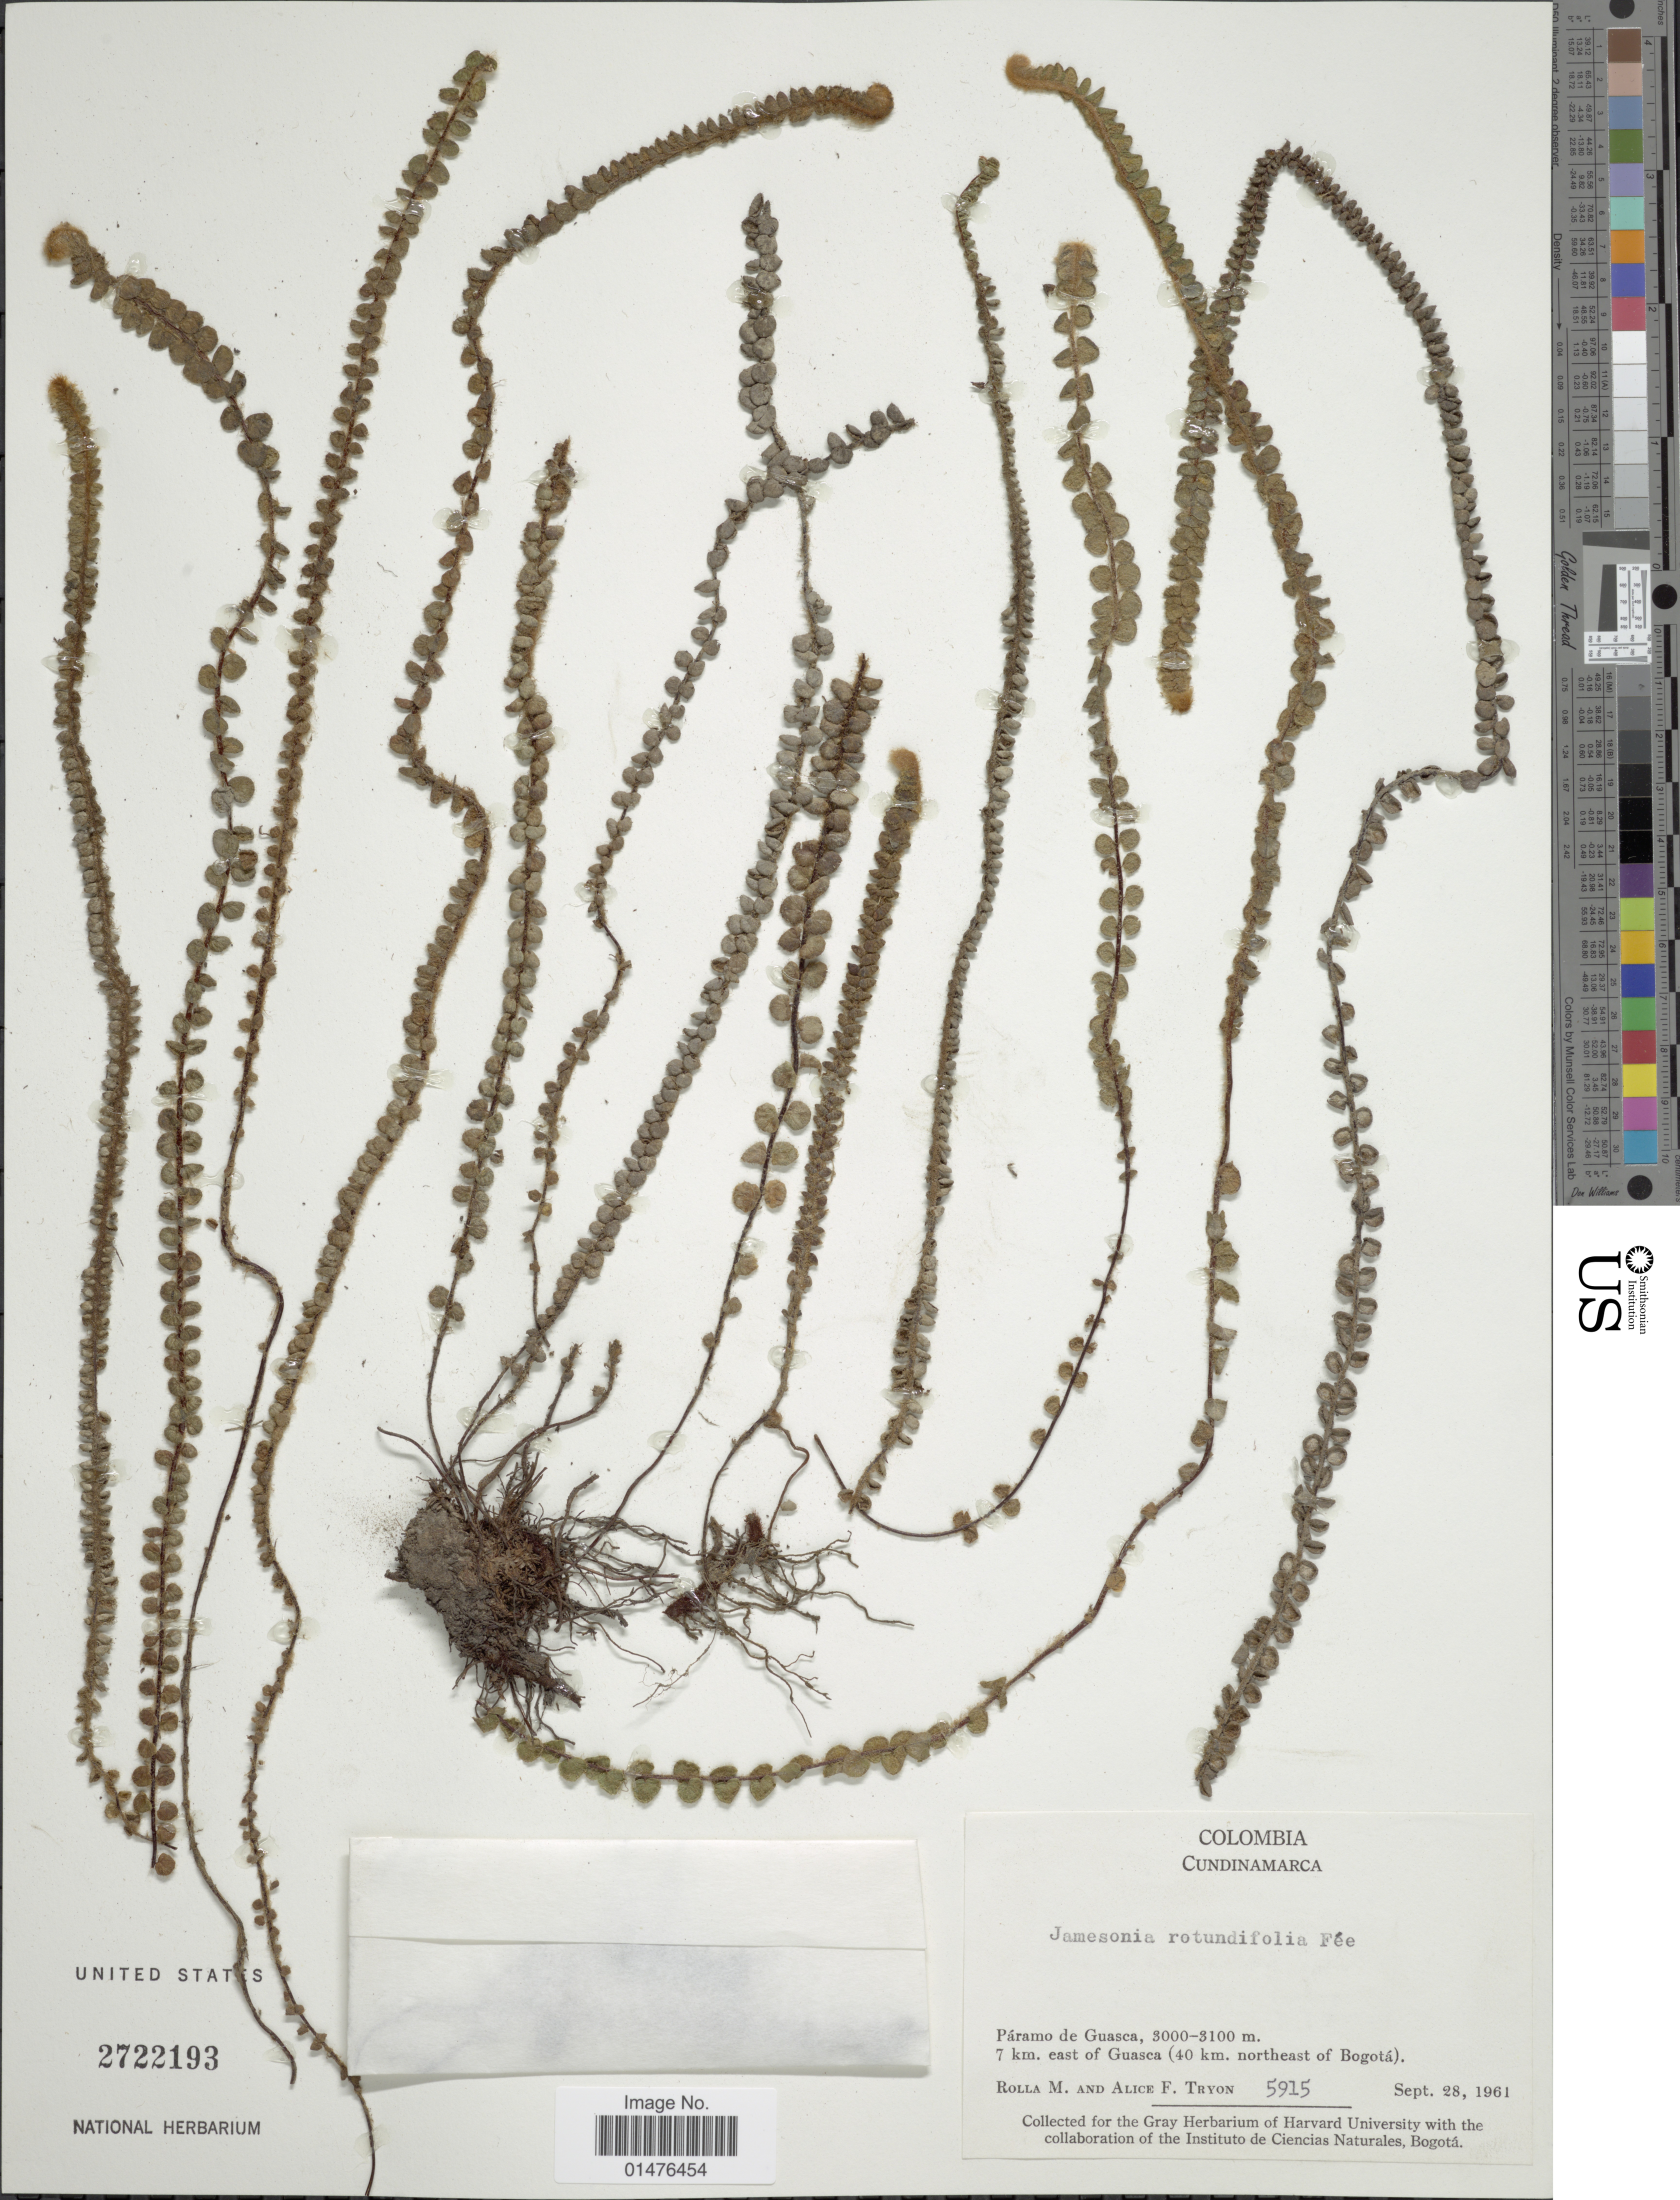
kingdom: Plantae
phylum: Tracheophyta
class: Polypodiopsida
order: Polypodiales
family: Pteridaceae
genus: Jamesonia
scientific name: Jamesonia rotundifolia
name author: Fée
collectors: M. Rolla & A. F. Tryon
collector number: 5915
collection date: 1961-09-28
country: Colombia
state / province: Cundinamarca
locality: Páramo de Guasca, 7 km. east of Guasca (40 km. northeast of Bogotá)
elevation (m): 3000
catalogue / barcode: US 2722193